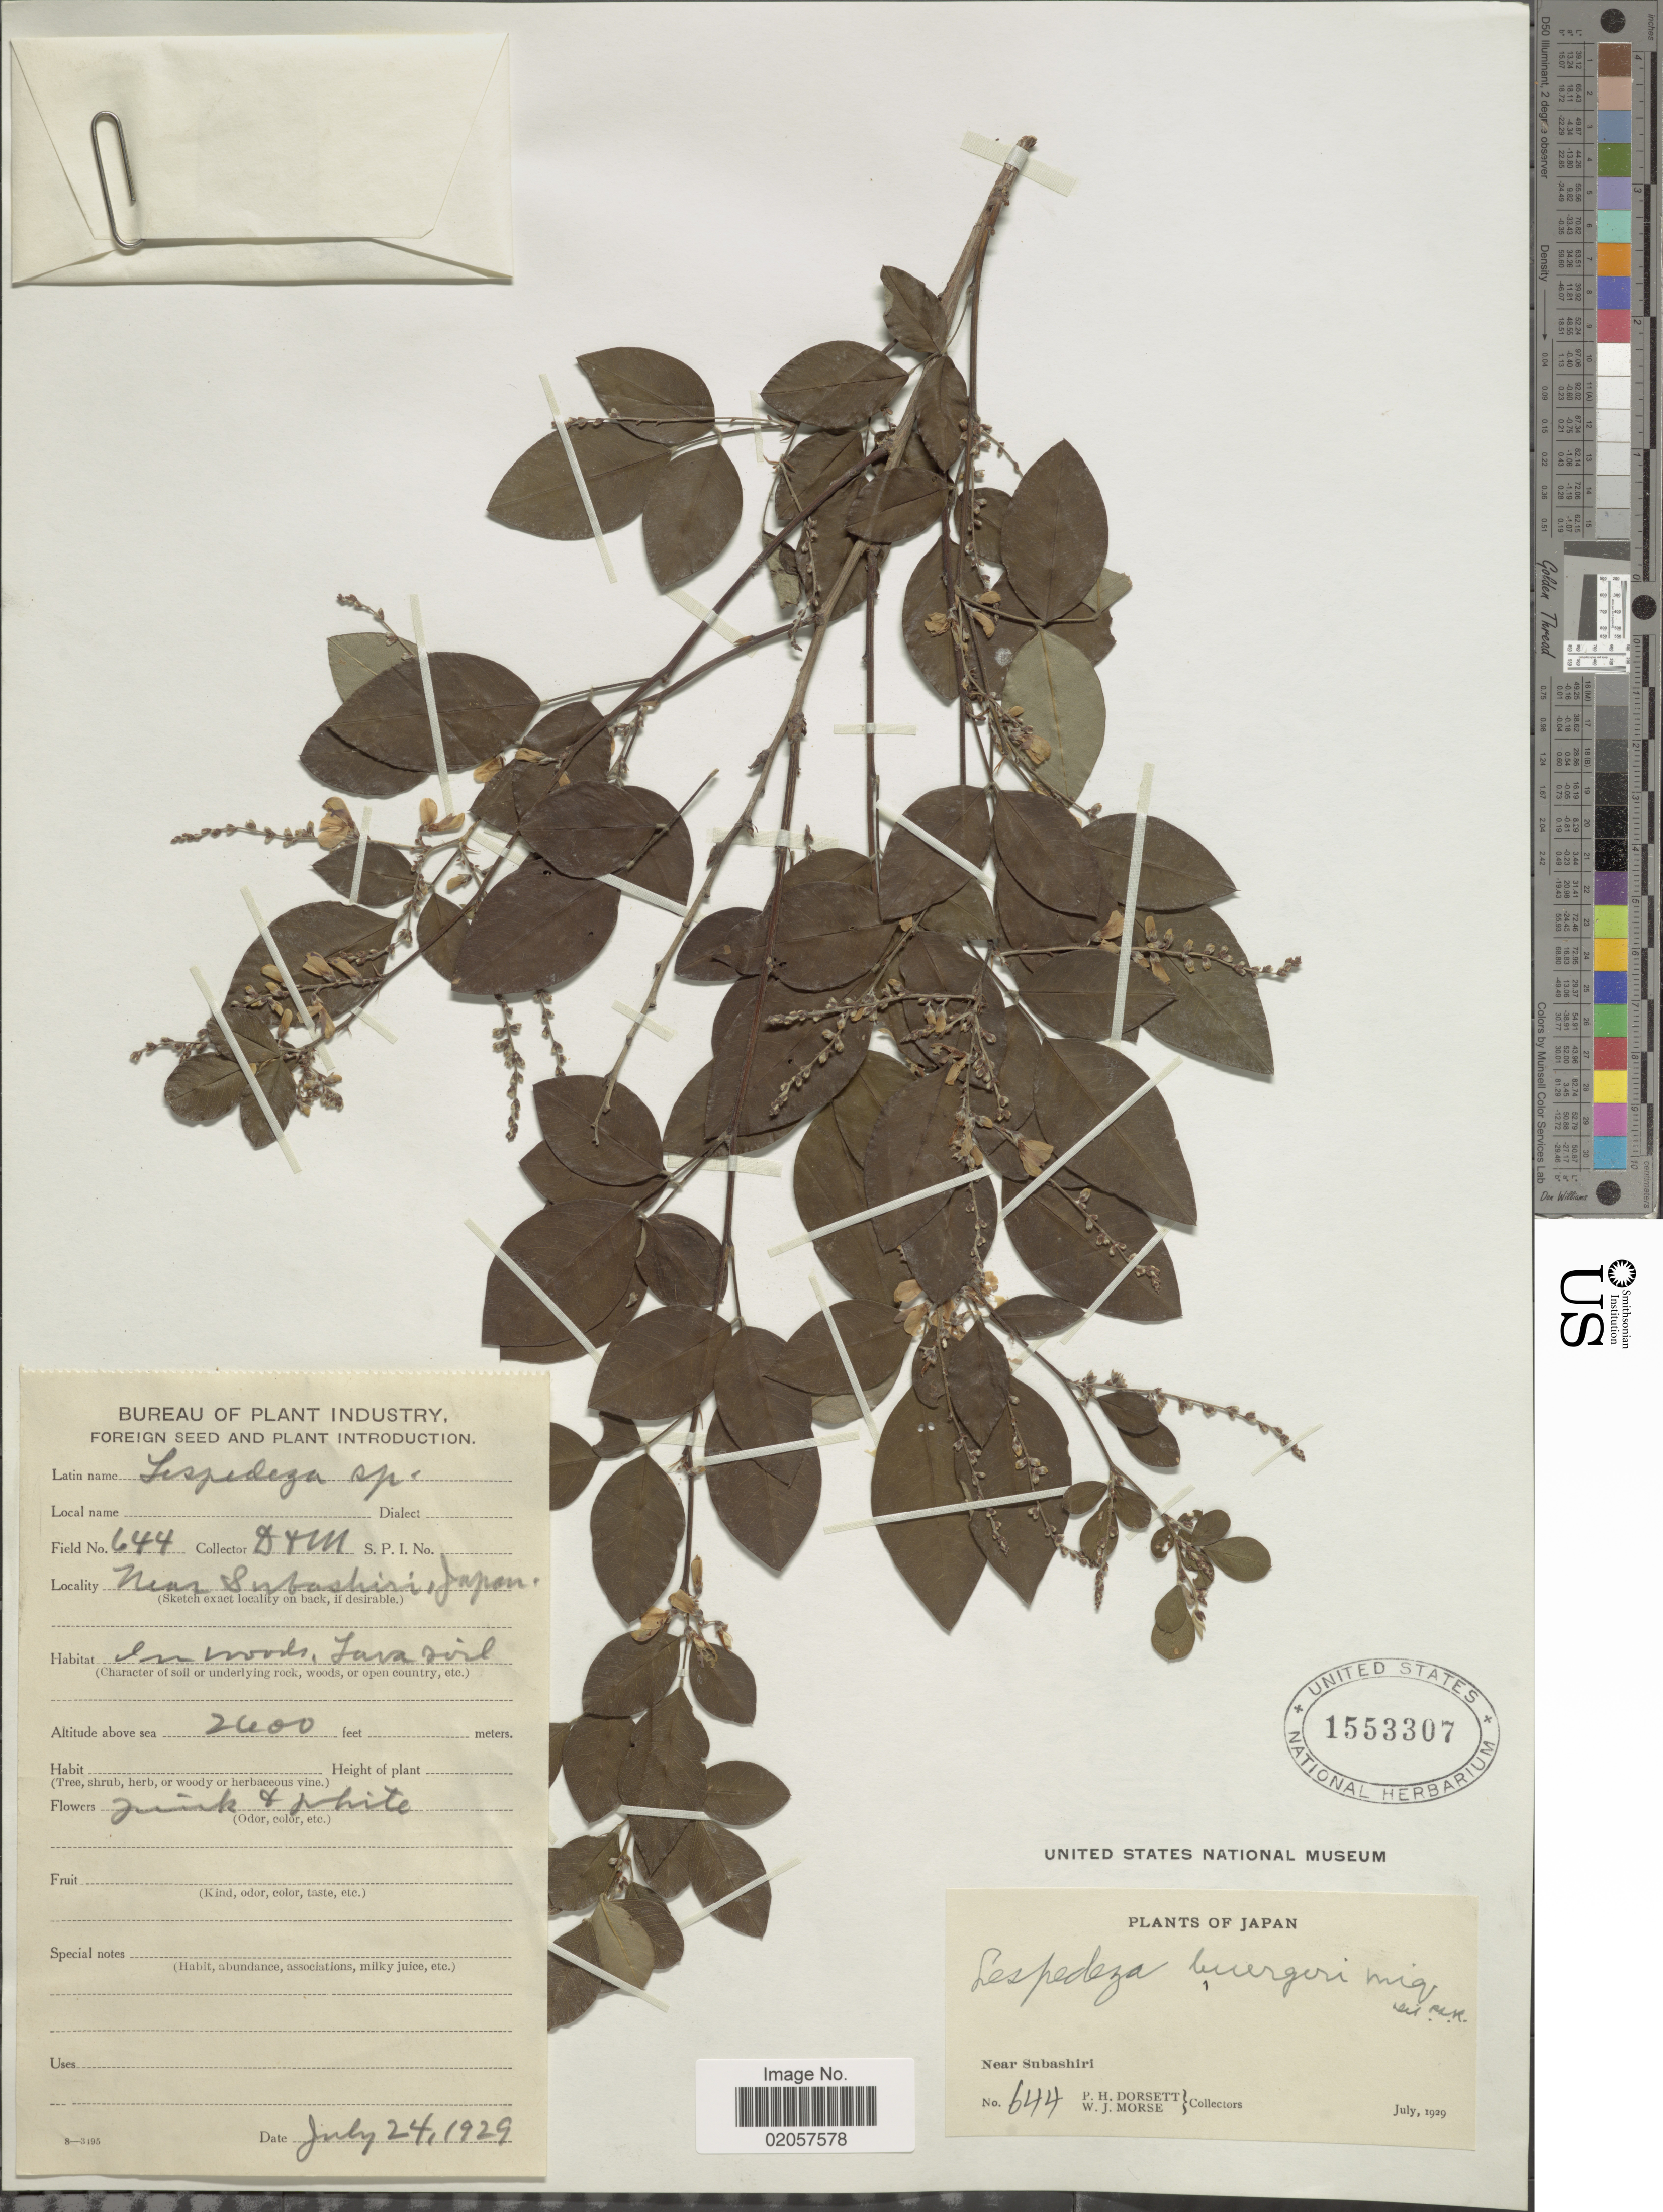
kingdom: Plantae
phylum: Tracheophyta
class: Magnoliopsida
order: Fabales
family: Fabaceae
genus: Lespedeza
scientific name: Lespedeza buergeri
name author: Miq.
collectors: P. H. Dorsett & W. J. Morse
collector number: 644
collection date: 1929-07-24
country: Japan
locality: Near Subashiri. Japan.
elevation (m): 732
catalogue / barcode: US 1553307